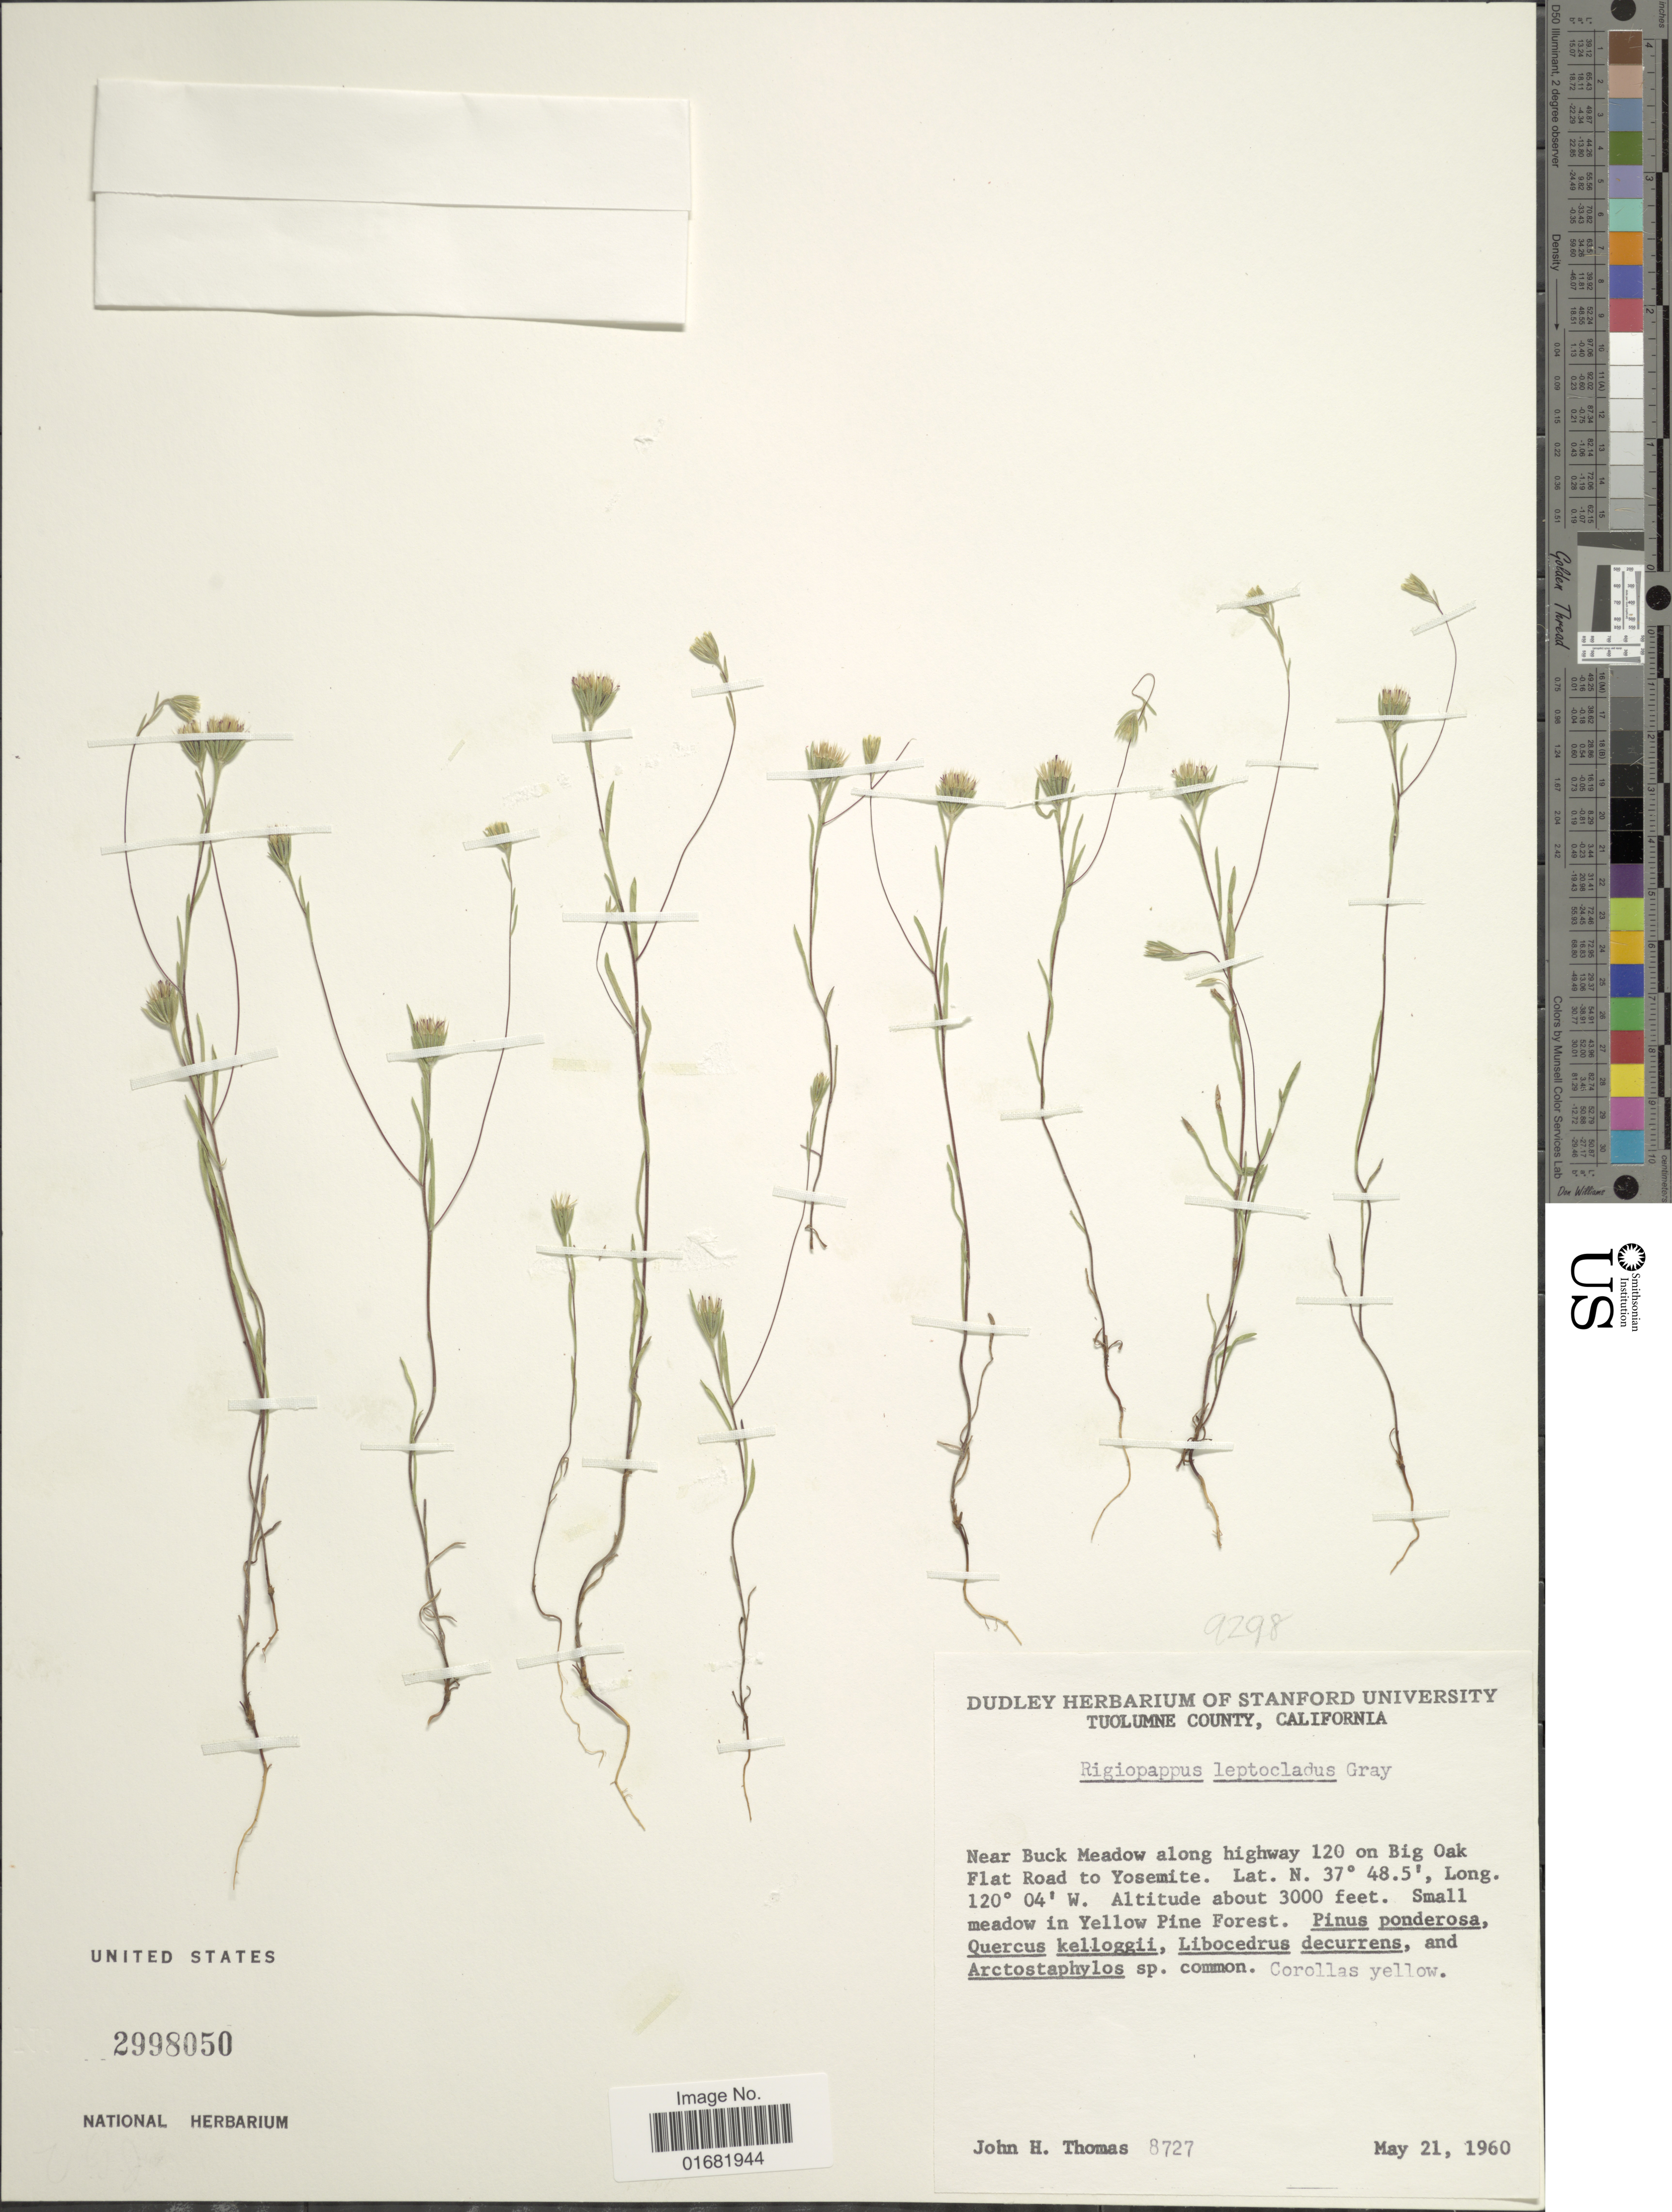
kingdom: Plantae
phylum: Tracheophyta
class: Magnoliopsida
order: Asterales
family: Asteraceae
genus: Rigiopappus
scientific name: Rigiopappus leptocladus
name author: A. Gray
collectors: J. H. Thomas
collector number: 8727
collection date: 1960-05-21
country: United States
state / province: California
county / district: Tuolumne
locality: Tuolumne County. Near Buck Meadow along highway 120 on Big Oak Flat Road to Yosemite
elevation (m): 914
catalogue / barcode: US 2998050